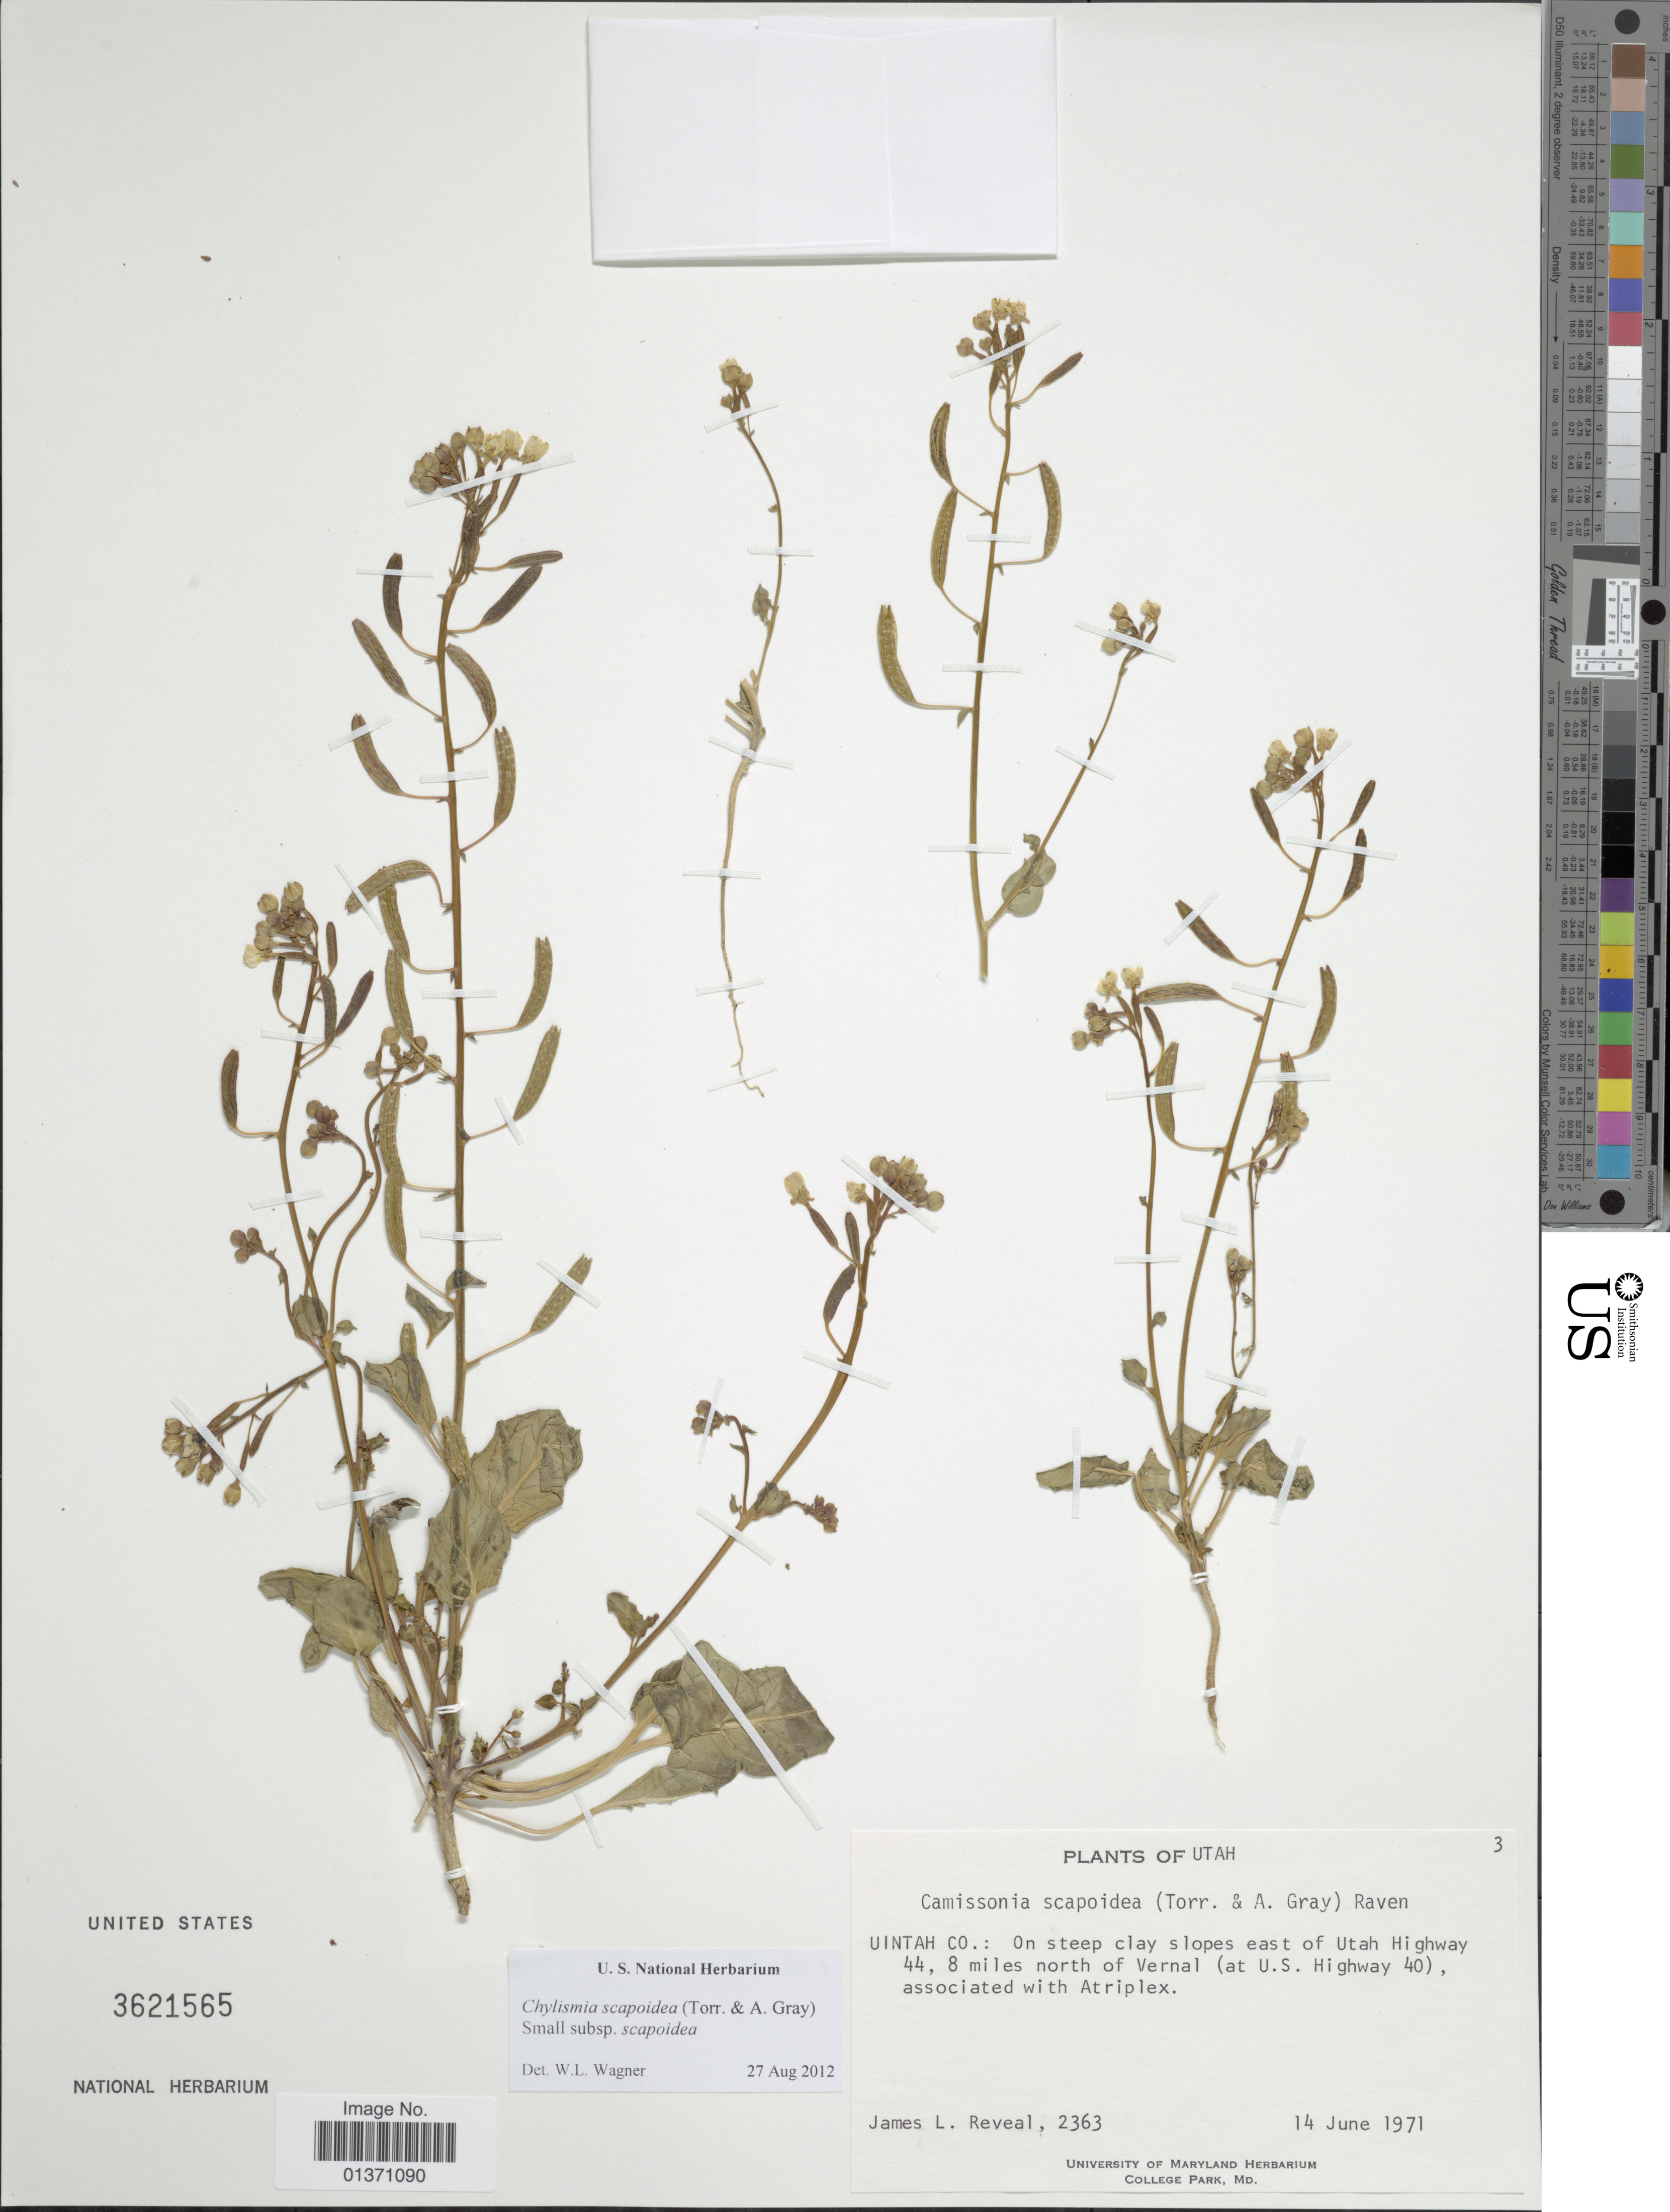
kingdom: Plantae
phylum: Tracheophyta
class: Magnoliopsida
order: Myrtales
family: Onagraceae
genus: Chylismia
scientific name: Chylismia scapoidea subsp. scapoidea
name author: (Torr. & A. Gray) Small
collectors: J. L. Reveal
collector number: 2363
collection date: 1971-06-14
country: United States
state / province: Utah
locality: Uintah Co.: On steep clay slopes east of Utah Highway 44, 8 miles north of Vernal ( at U.S. Highway 40)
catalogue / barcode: US 3621565